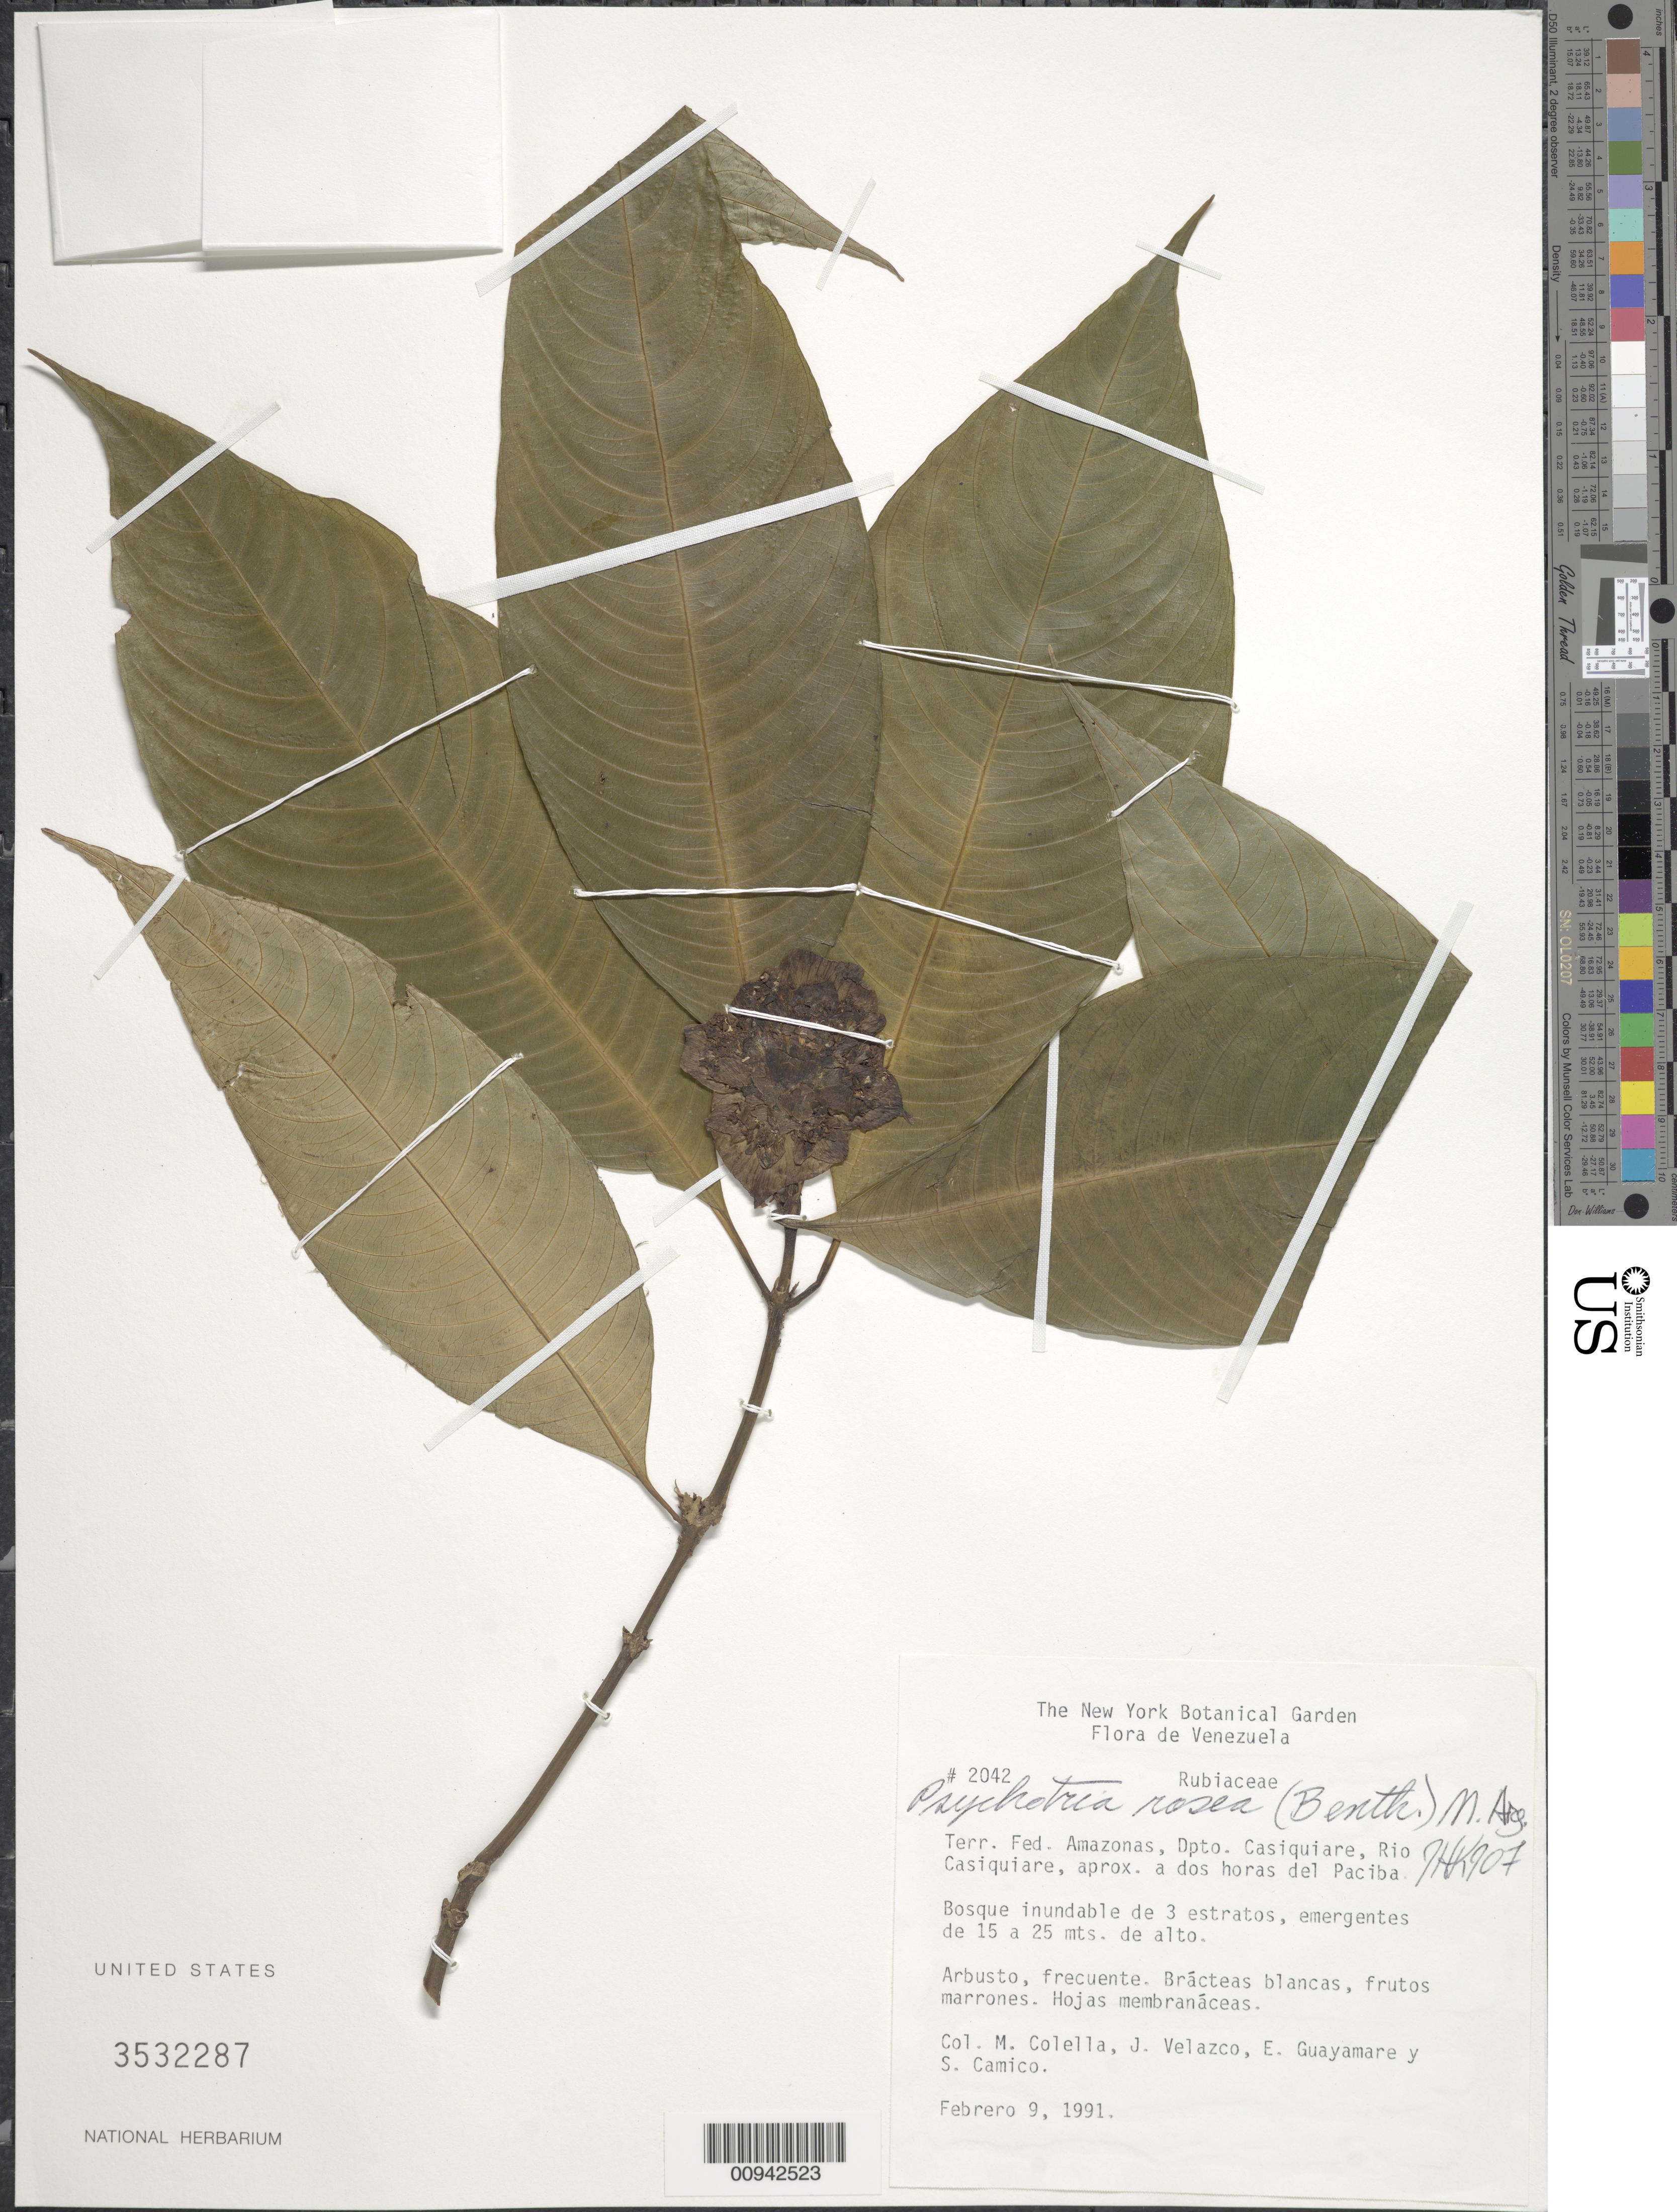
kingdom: Plantae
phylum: Tracheophyta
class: Magnoliopsida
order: Gentianales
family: Rubiaceae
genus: Psychotria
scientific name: Psychotria rosea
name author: (Benth.) Müll. Arg.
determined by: Kirkbride, J. H.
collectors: M. Colella, J. Velazco, E. Guayamare & S. Camico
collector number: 2042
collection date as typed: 9-Feb-91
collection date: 1991-02-09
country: Venezuela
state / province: Amazonas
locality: Río Casiquiare, aprox a dos horas del Paciba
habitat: Bosque inundable de 3 estratos, emergentes de 15 a 25 m de alto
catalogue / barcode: US 3532287